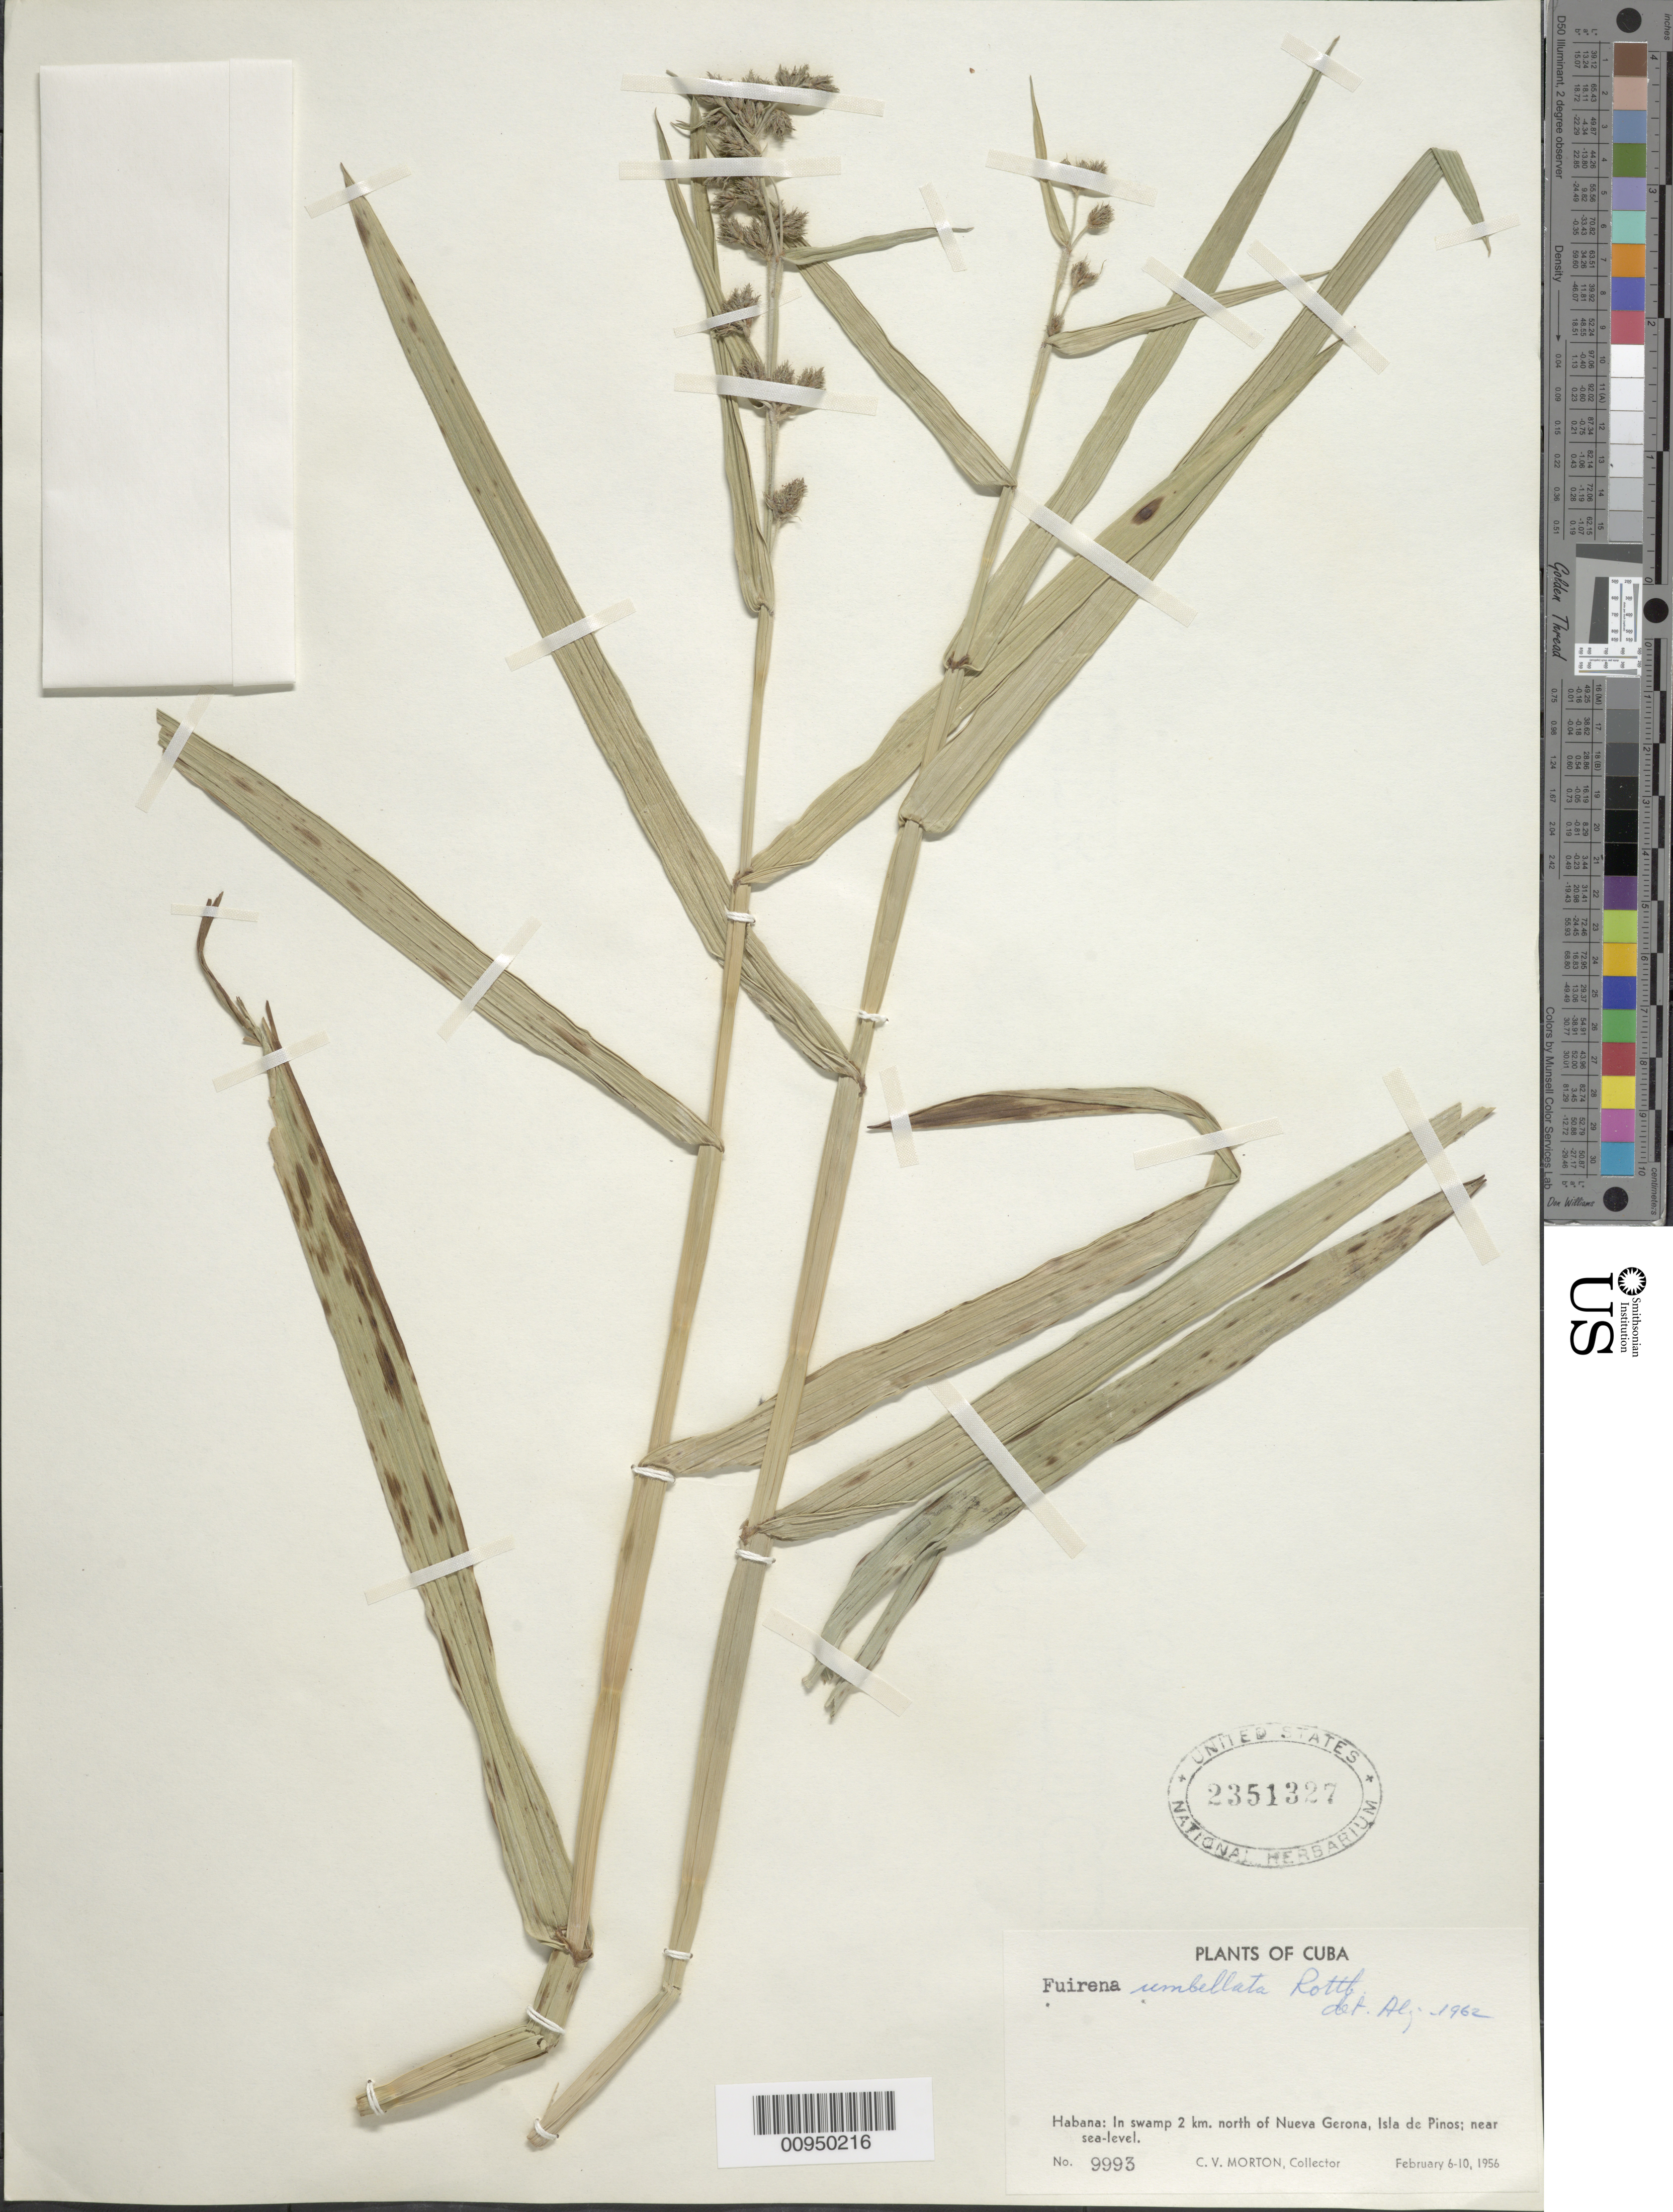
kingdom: Plantae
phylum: Tracheophyta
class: Liliopsida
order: Poales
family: Cyperaceae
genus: Fuirena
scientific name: Fuirena umbellata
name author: Rottb.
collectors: C. V. Morton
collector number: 9993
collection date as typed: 06 Feb 1956 to 10 Feb 1956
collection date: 1956-02-06/1956-02-10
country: Cuba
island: Isla de la Juventud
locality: Isle of Pines 2 km N of Nueva Gerona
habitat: In swamp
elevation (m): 0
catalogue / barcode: US 2351327